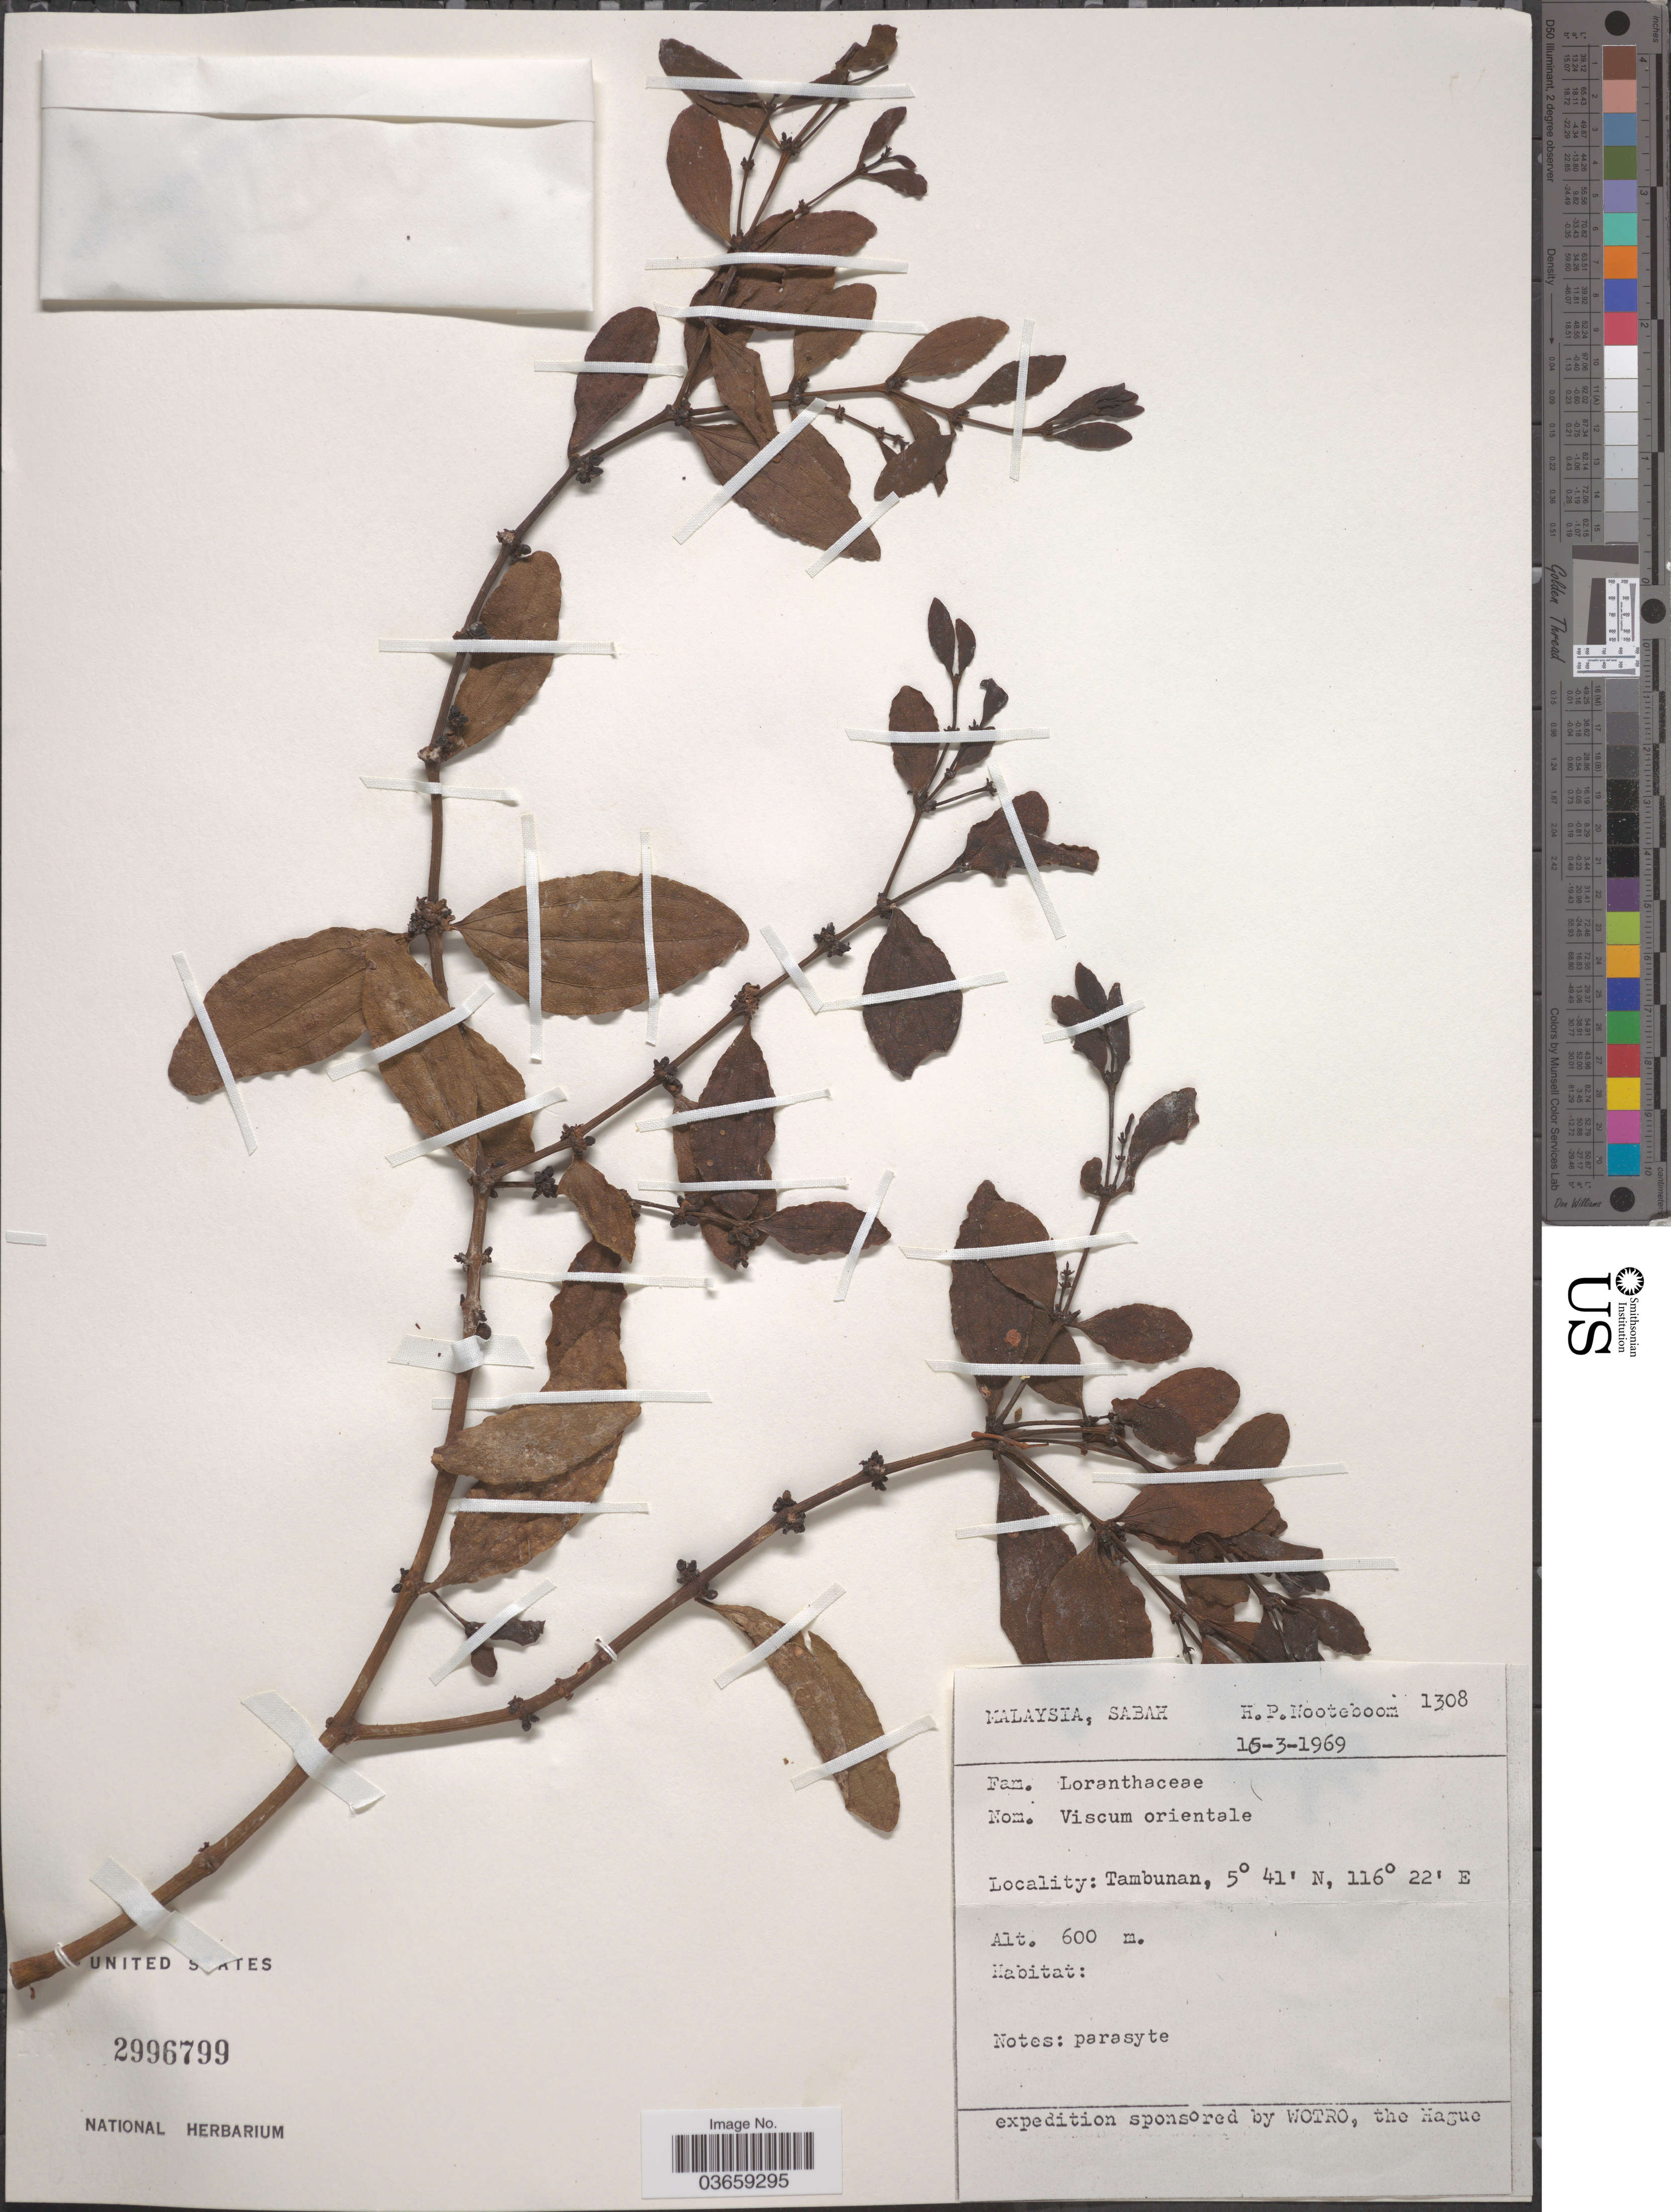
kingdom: Plantae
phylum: Tracheophyta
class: Magnoliopsida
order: Santalales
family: Viscaceae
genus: Viscum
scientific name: Viscum orientale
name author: DC.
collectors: H. P. Nooteboom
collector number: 1308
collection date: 1969-03-10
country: Malaysia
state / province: Sabah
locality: Tambunan.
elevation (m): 600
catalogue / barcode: US 2996799